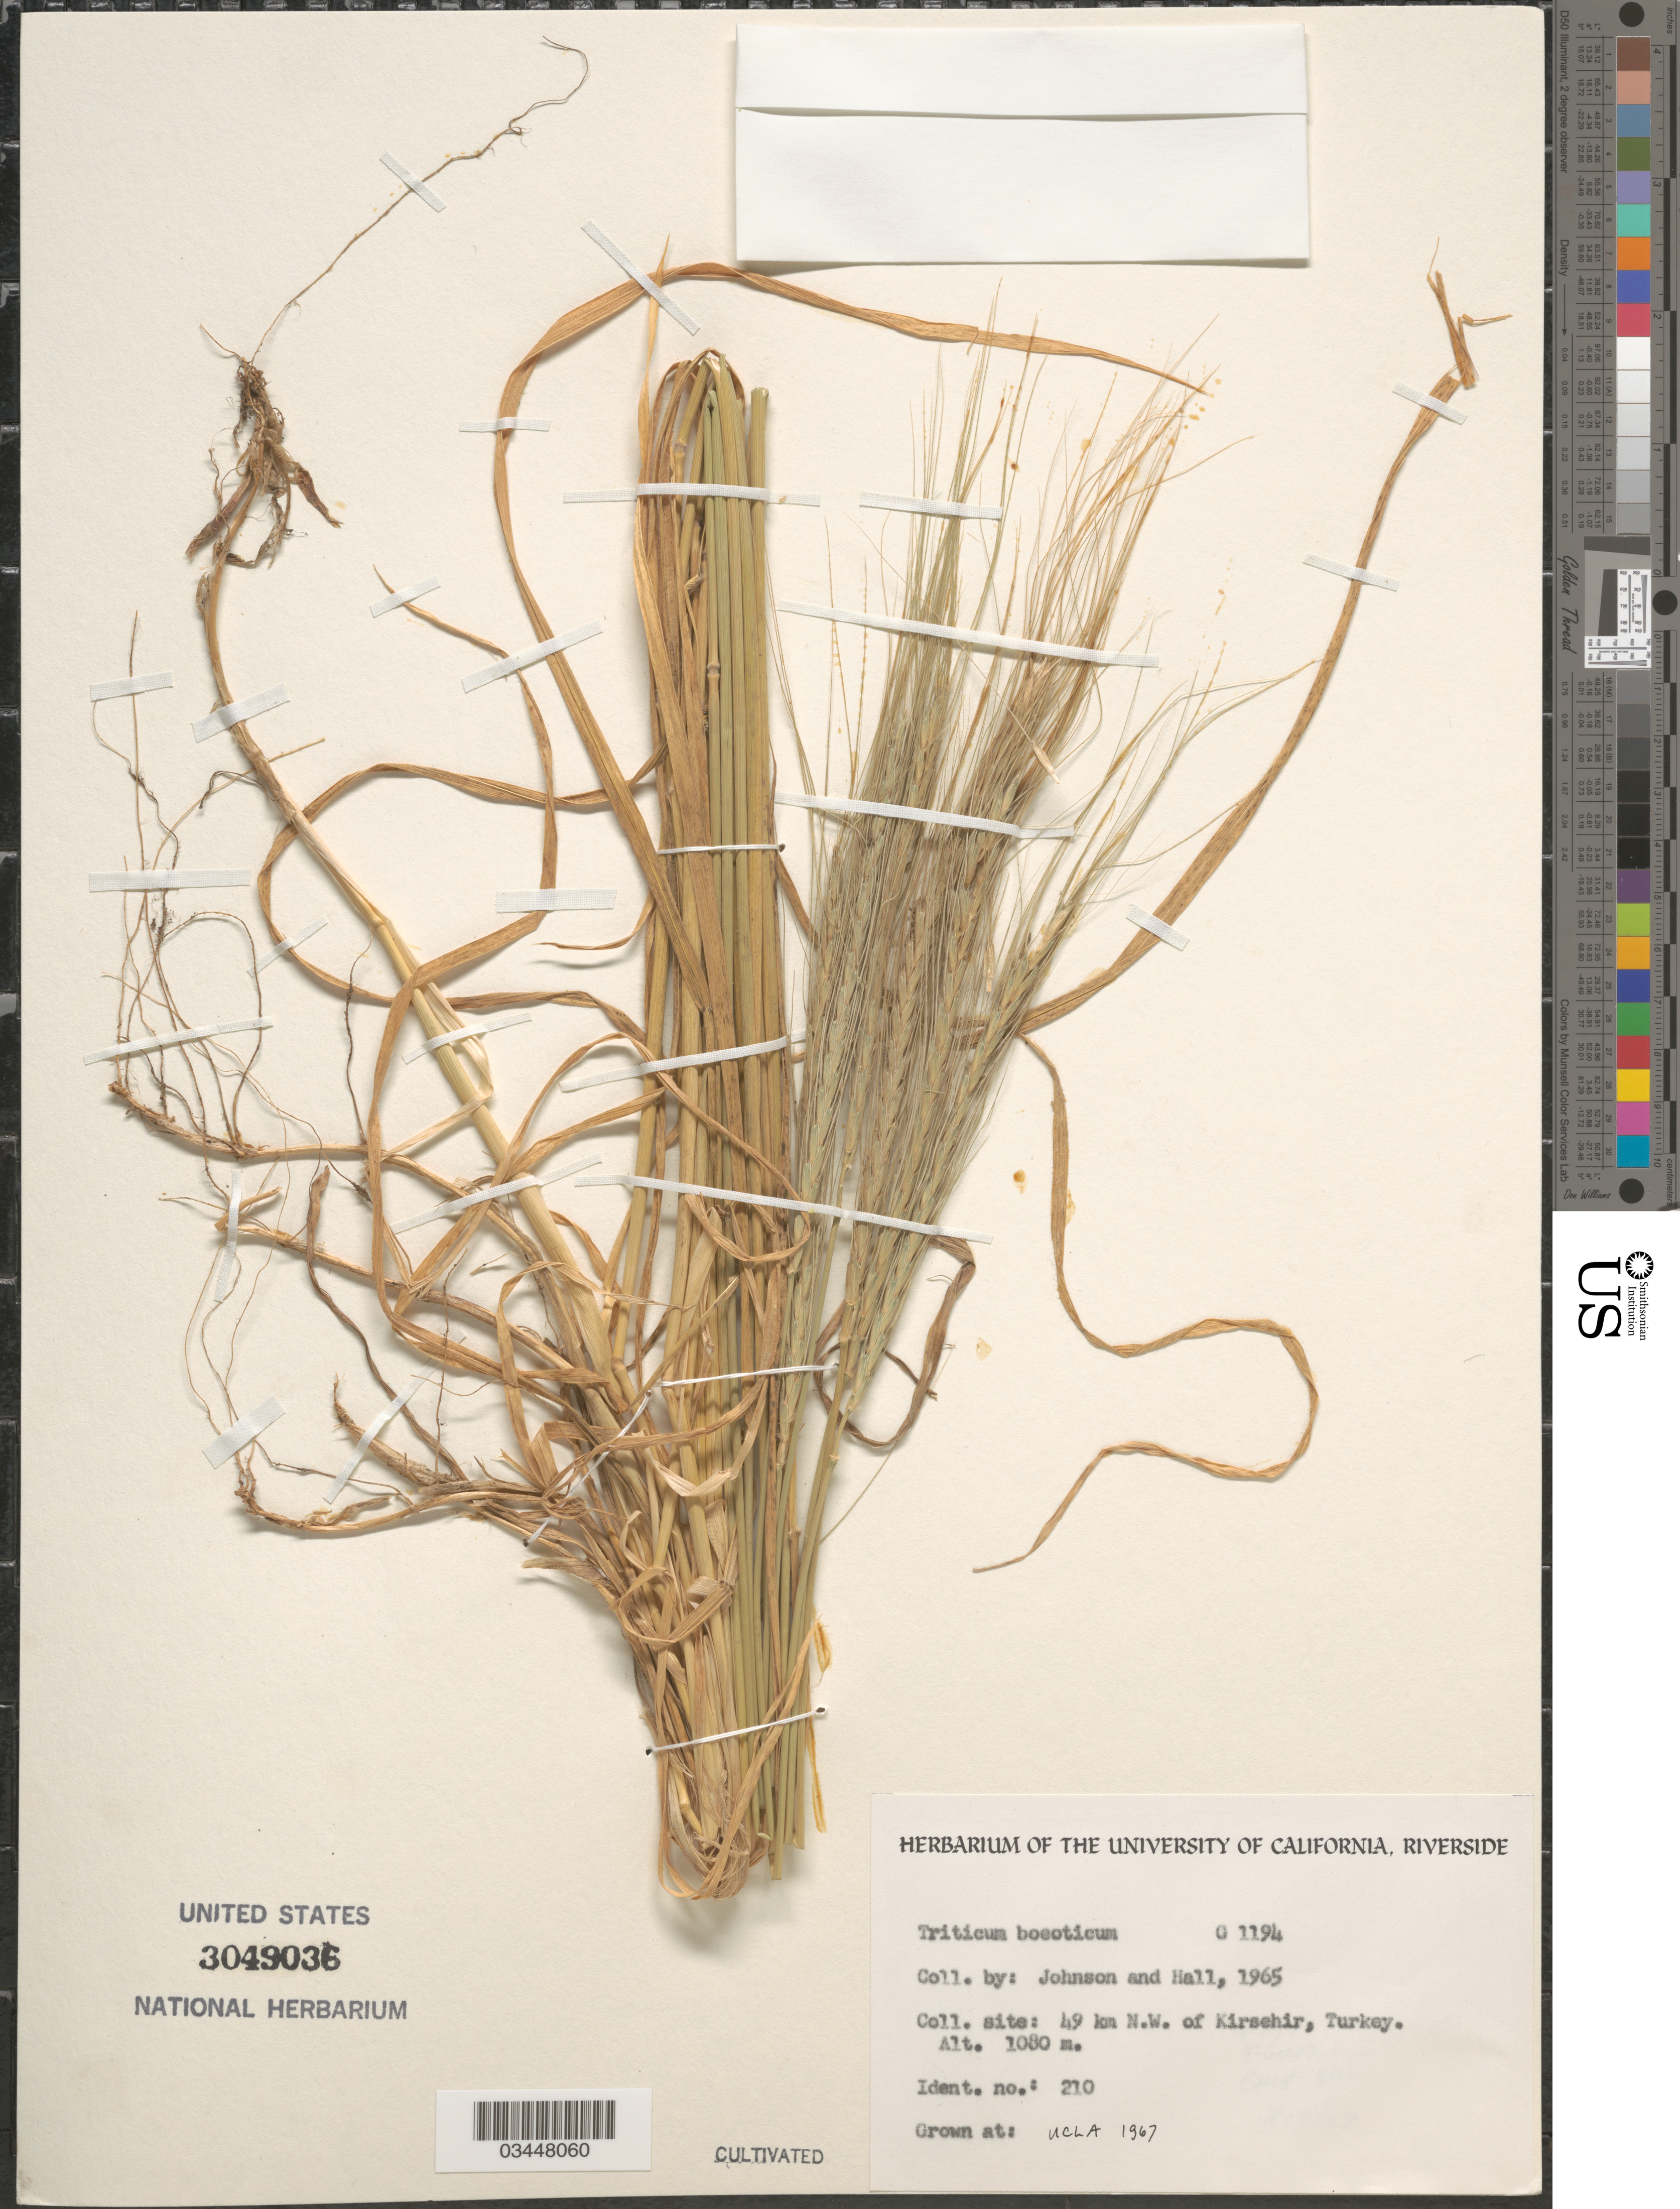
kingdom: Plantae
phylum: Tracheophyta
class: Liliopsida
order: Poales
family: Poaceae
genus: Triticum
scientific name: Triticum boeoticum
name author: Boiss.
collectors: ex herb. Univ. of California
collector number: G1194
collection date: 1967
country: United States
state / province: California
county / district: Los Angeles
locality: UCLA.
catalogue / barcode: US 3049036